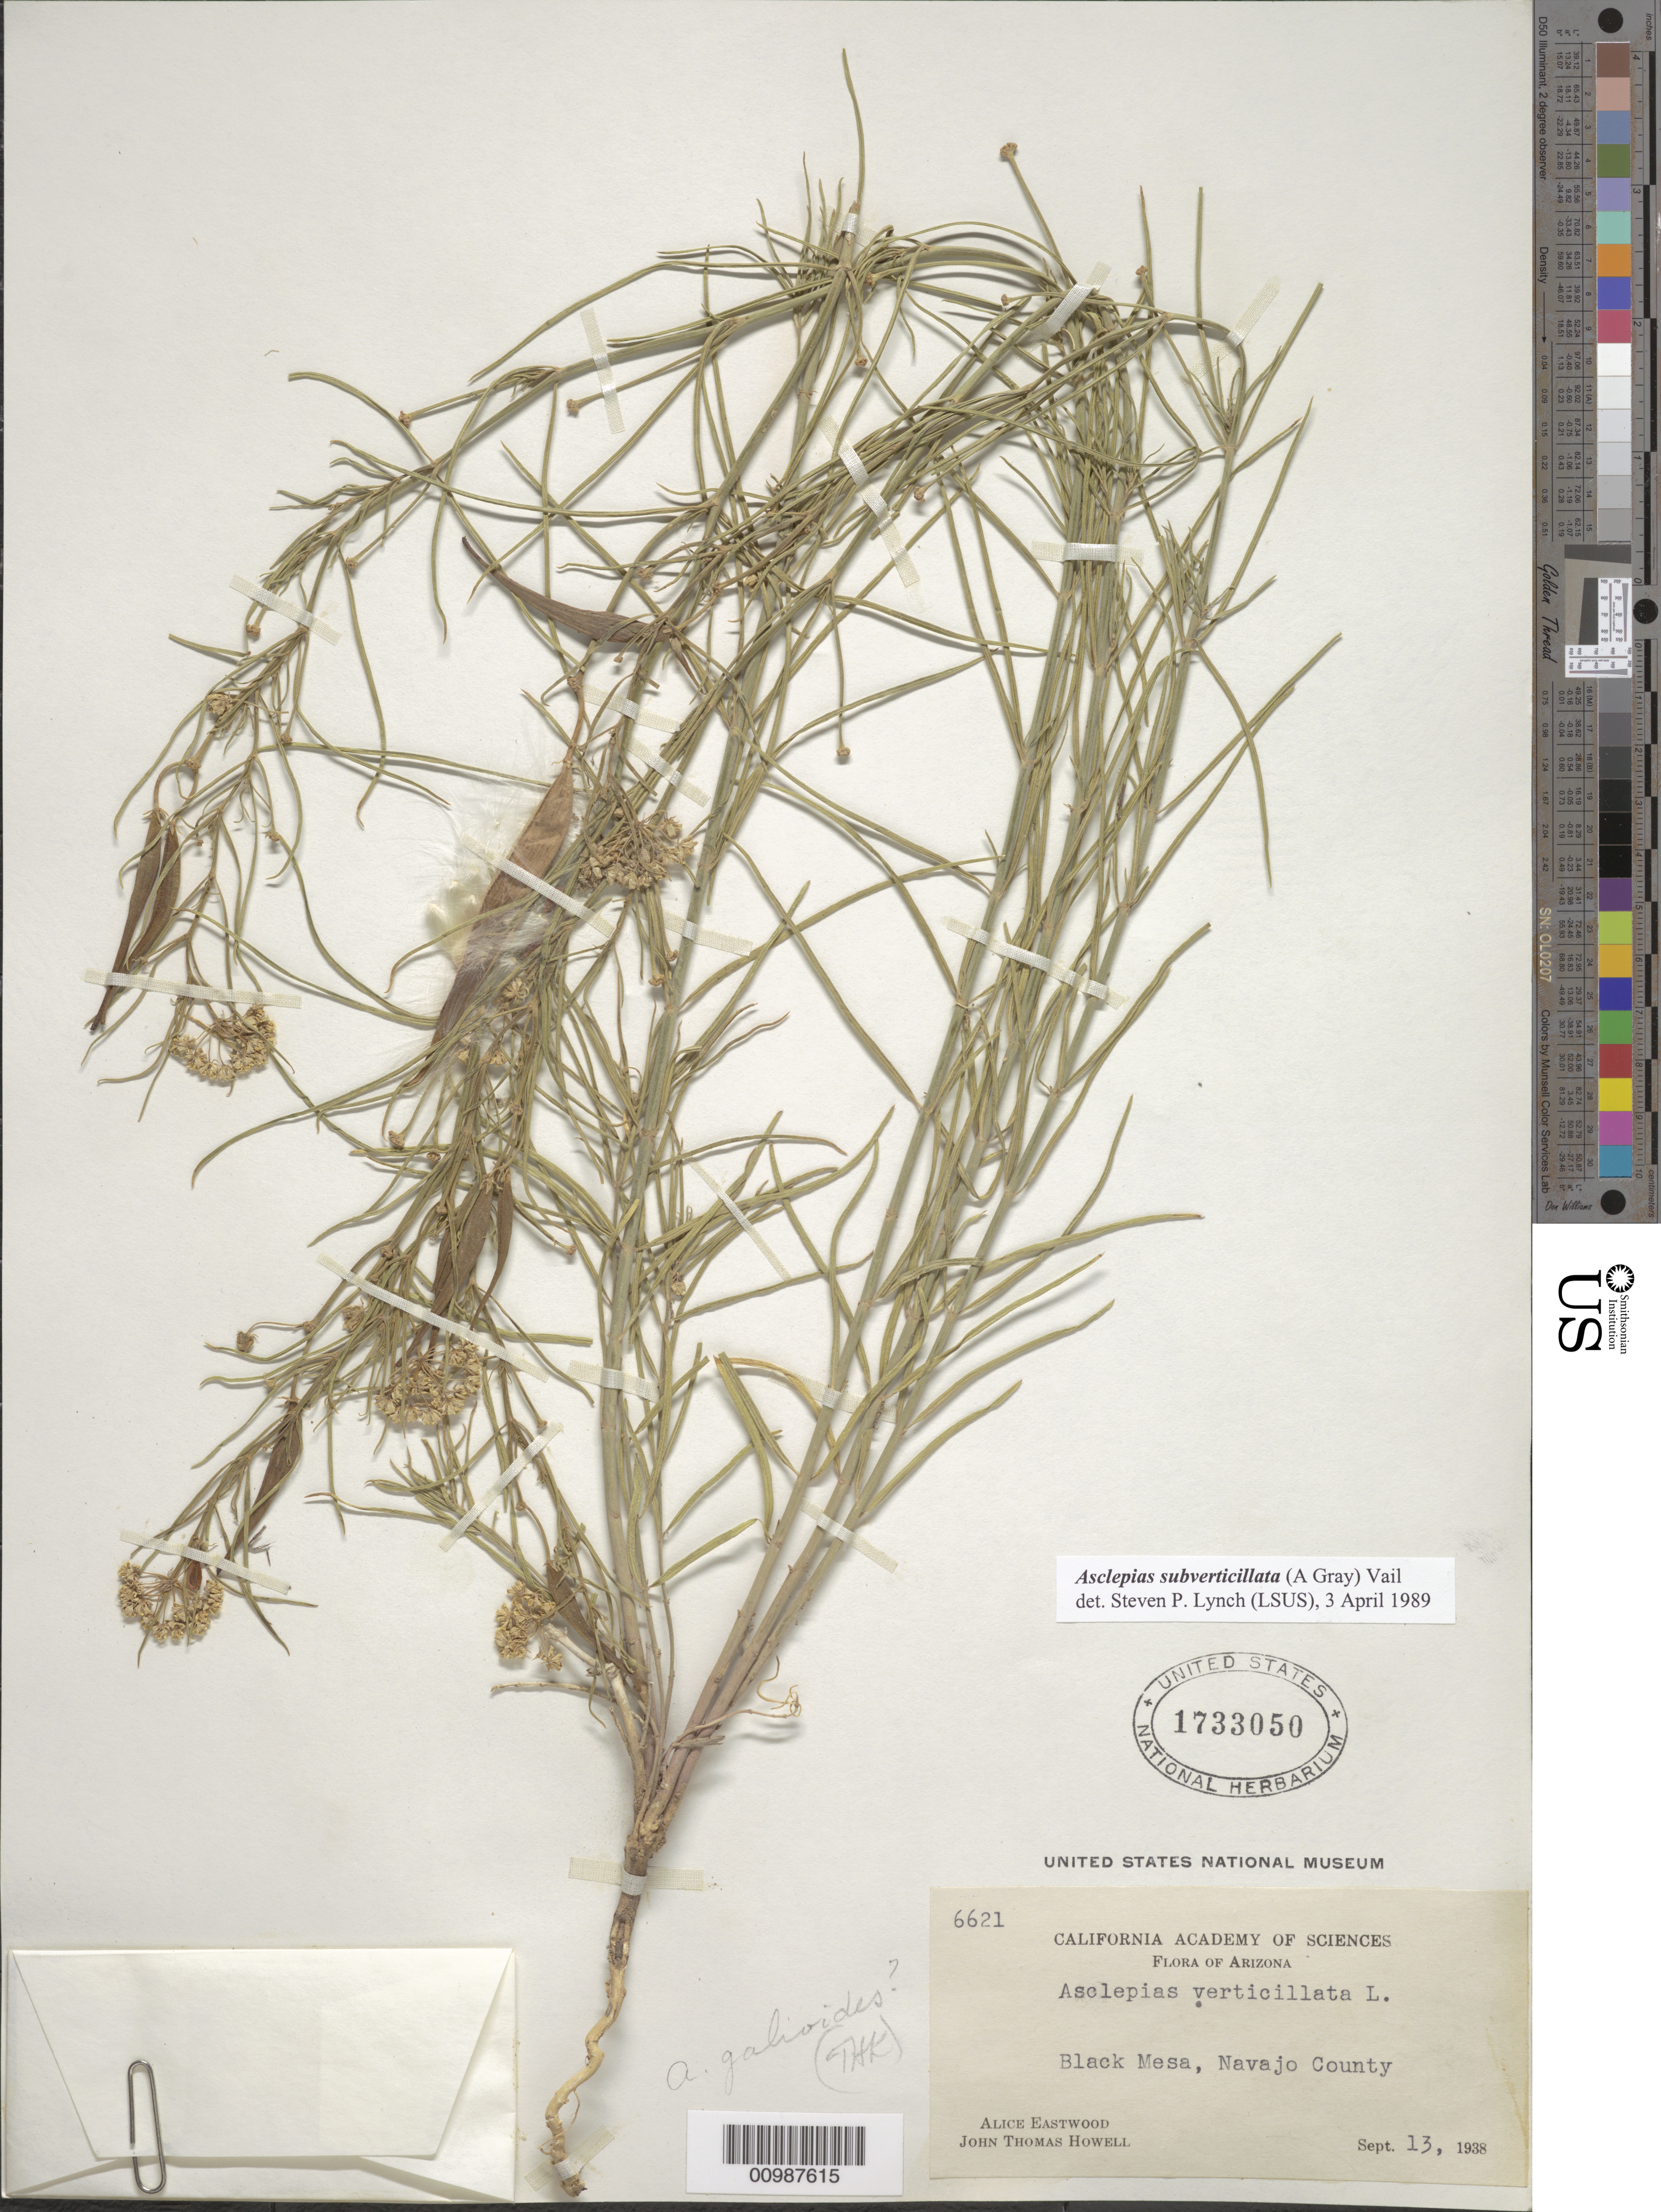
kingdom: Plantae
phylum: Tracheophyta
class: Magnoliopsida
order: Gentianales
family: Apocynaceae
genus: Asclepias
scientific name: Asclepias subverticillata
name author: (A. Gray) Vail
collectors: A. Eastwood & J. T. Howell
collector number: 6621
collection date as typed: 13 Sep 1938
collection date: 1938-09-13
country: United States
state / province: Arizona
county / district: Navajo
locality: Black Mesa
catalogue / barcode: US 1733050